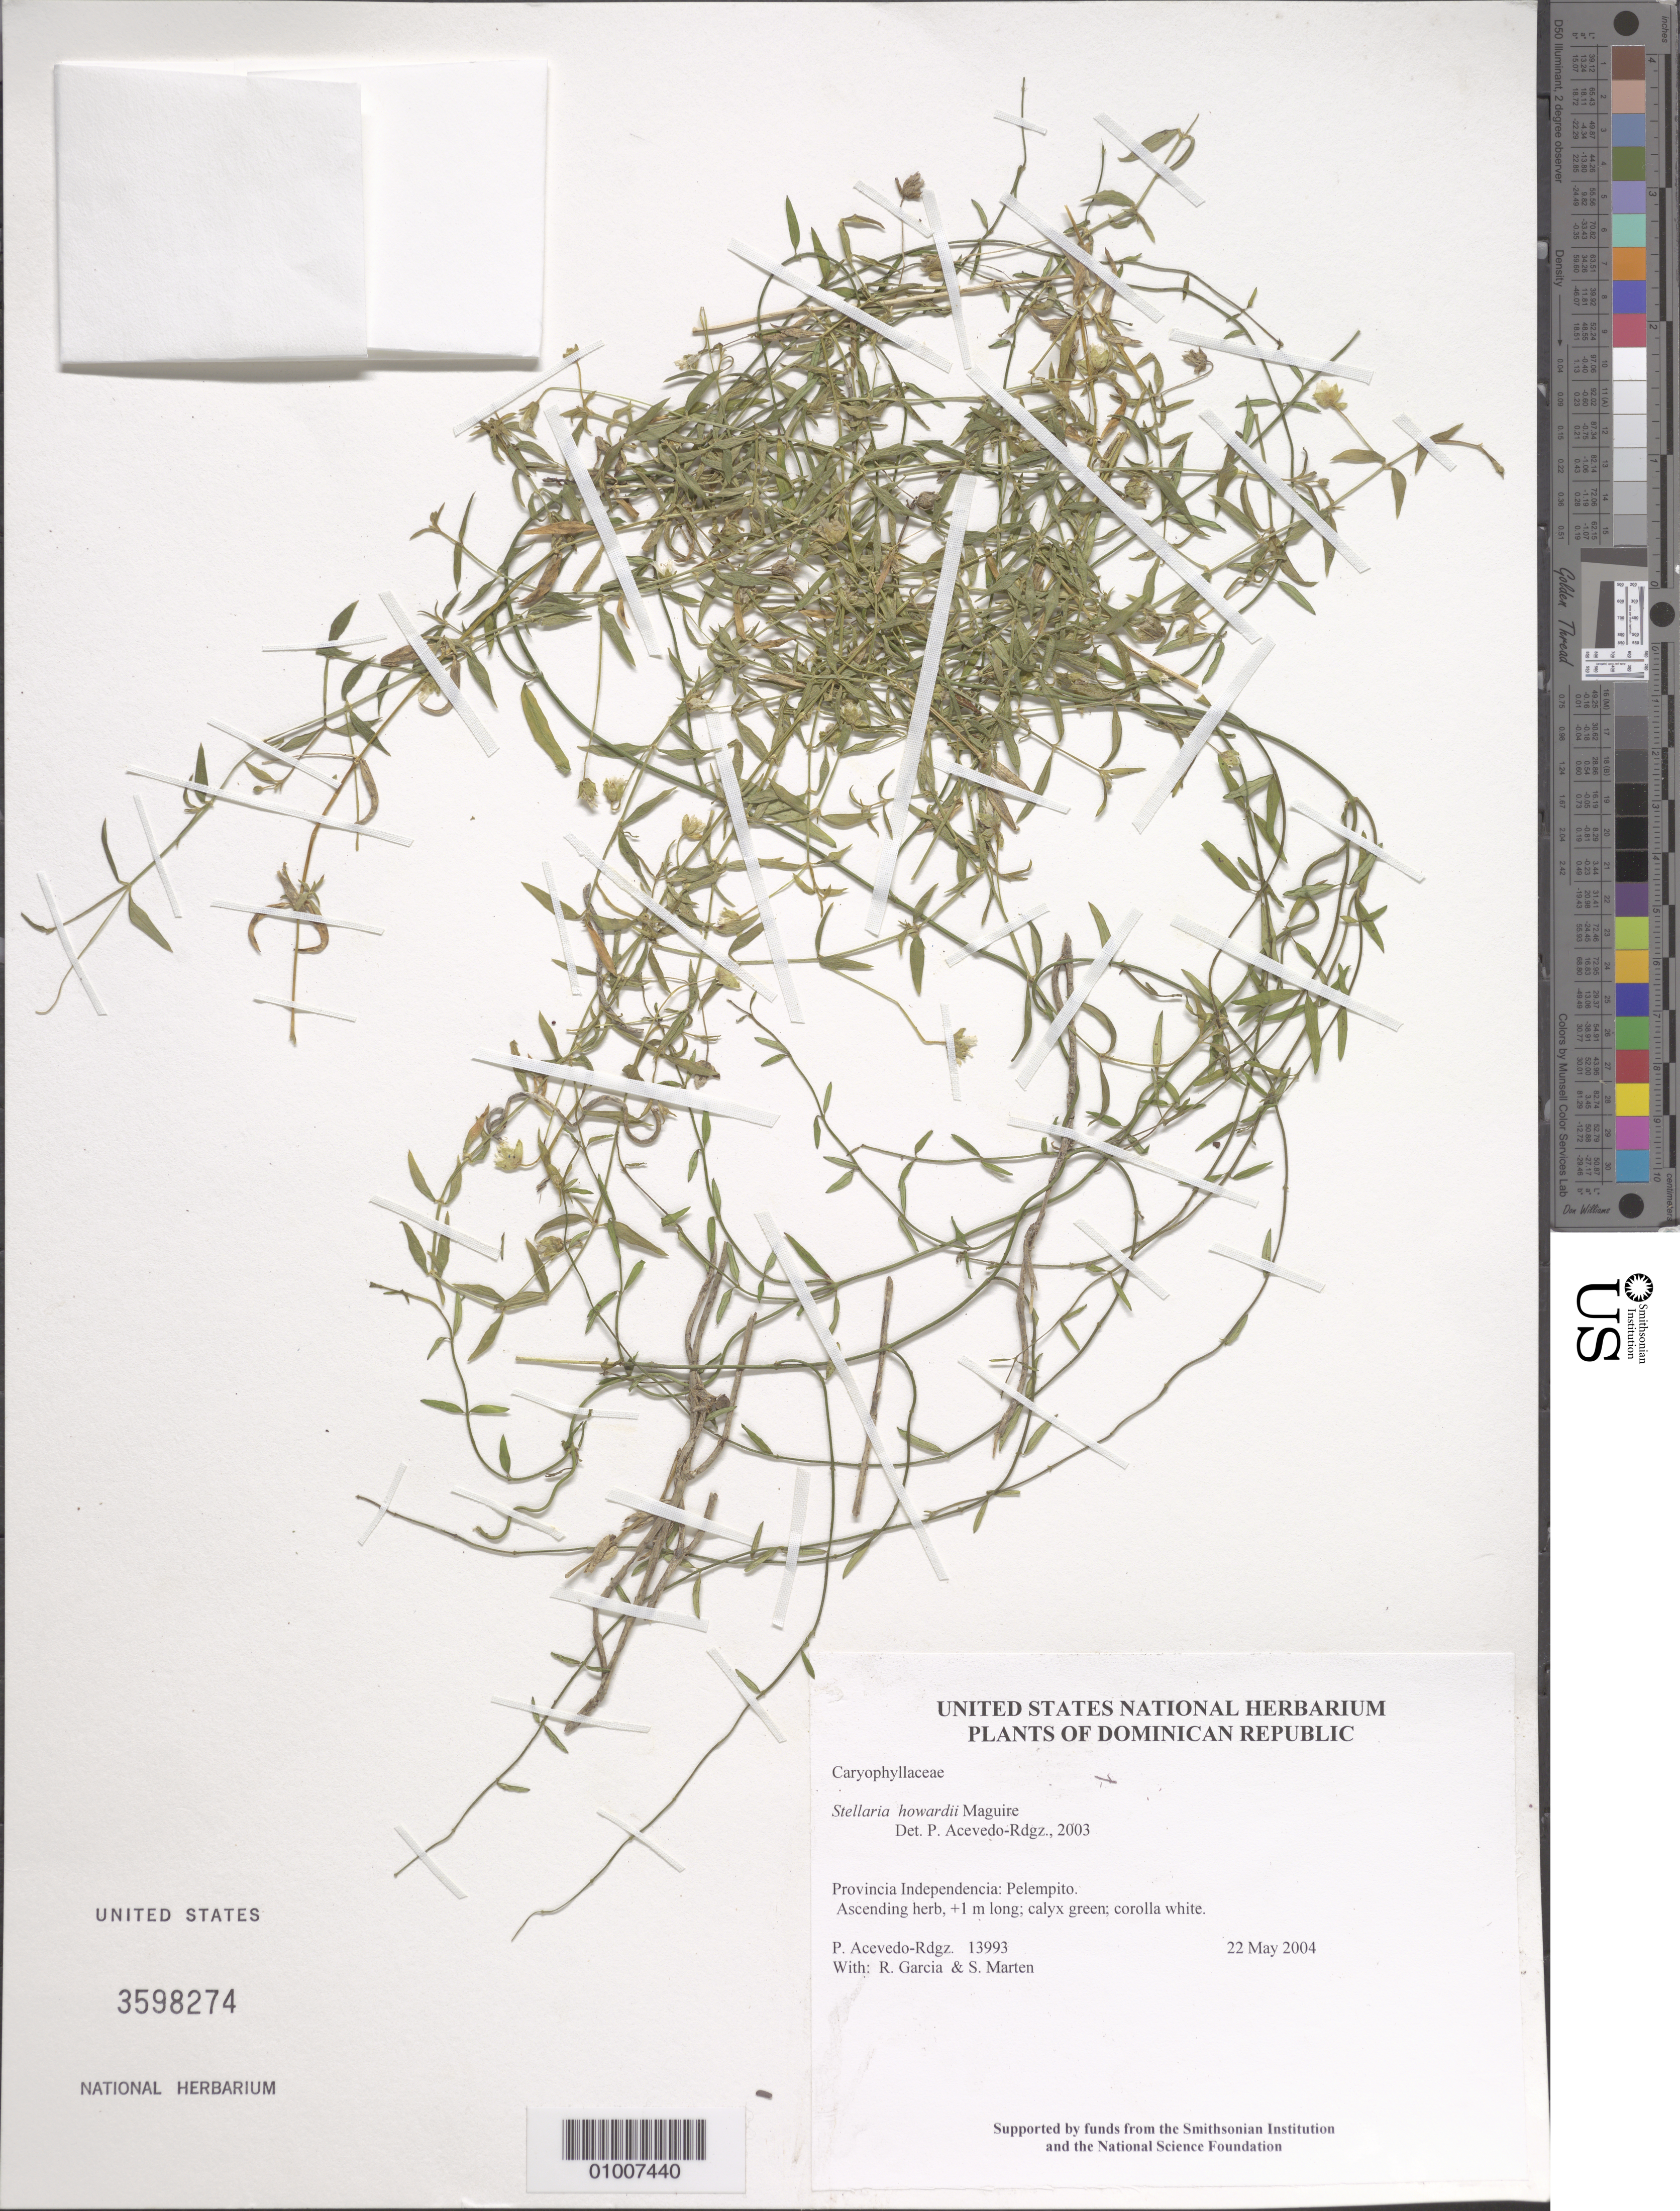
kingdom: Plantae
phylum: Tracheophyta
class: Magnoliopsida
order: Caryophyllales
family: Caryophyllaceae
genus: Stellaria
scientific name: Stellaria howardii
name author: Maguire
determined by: Acevedo-Rodríguez, P., (BOT), Smithsonian Institution - National Museum of Natural History (UNITED STATES)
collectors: P. Acevedo-Rodr., R. G. García & S. Marten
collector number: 13993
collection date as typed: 22 May 2004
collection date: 2004-05-22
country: Dominican Republic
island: Hispaniola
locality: Provincia Independencia: Pelempito.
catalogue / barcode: US 3598274